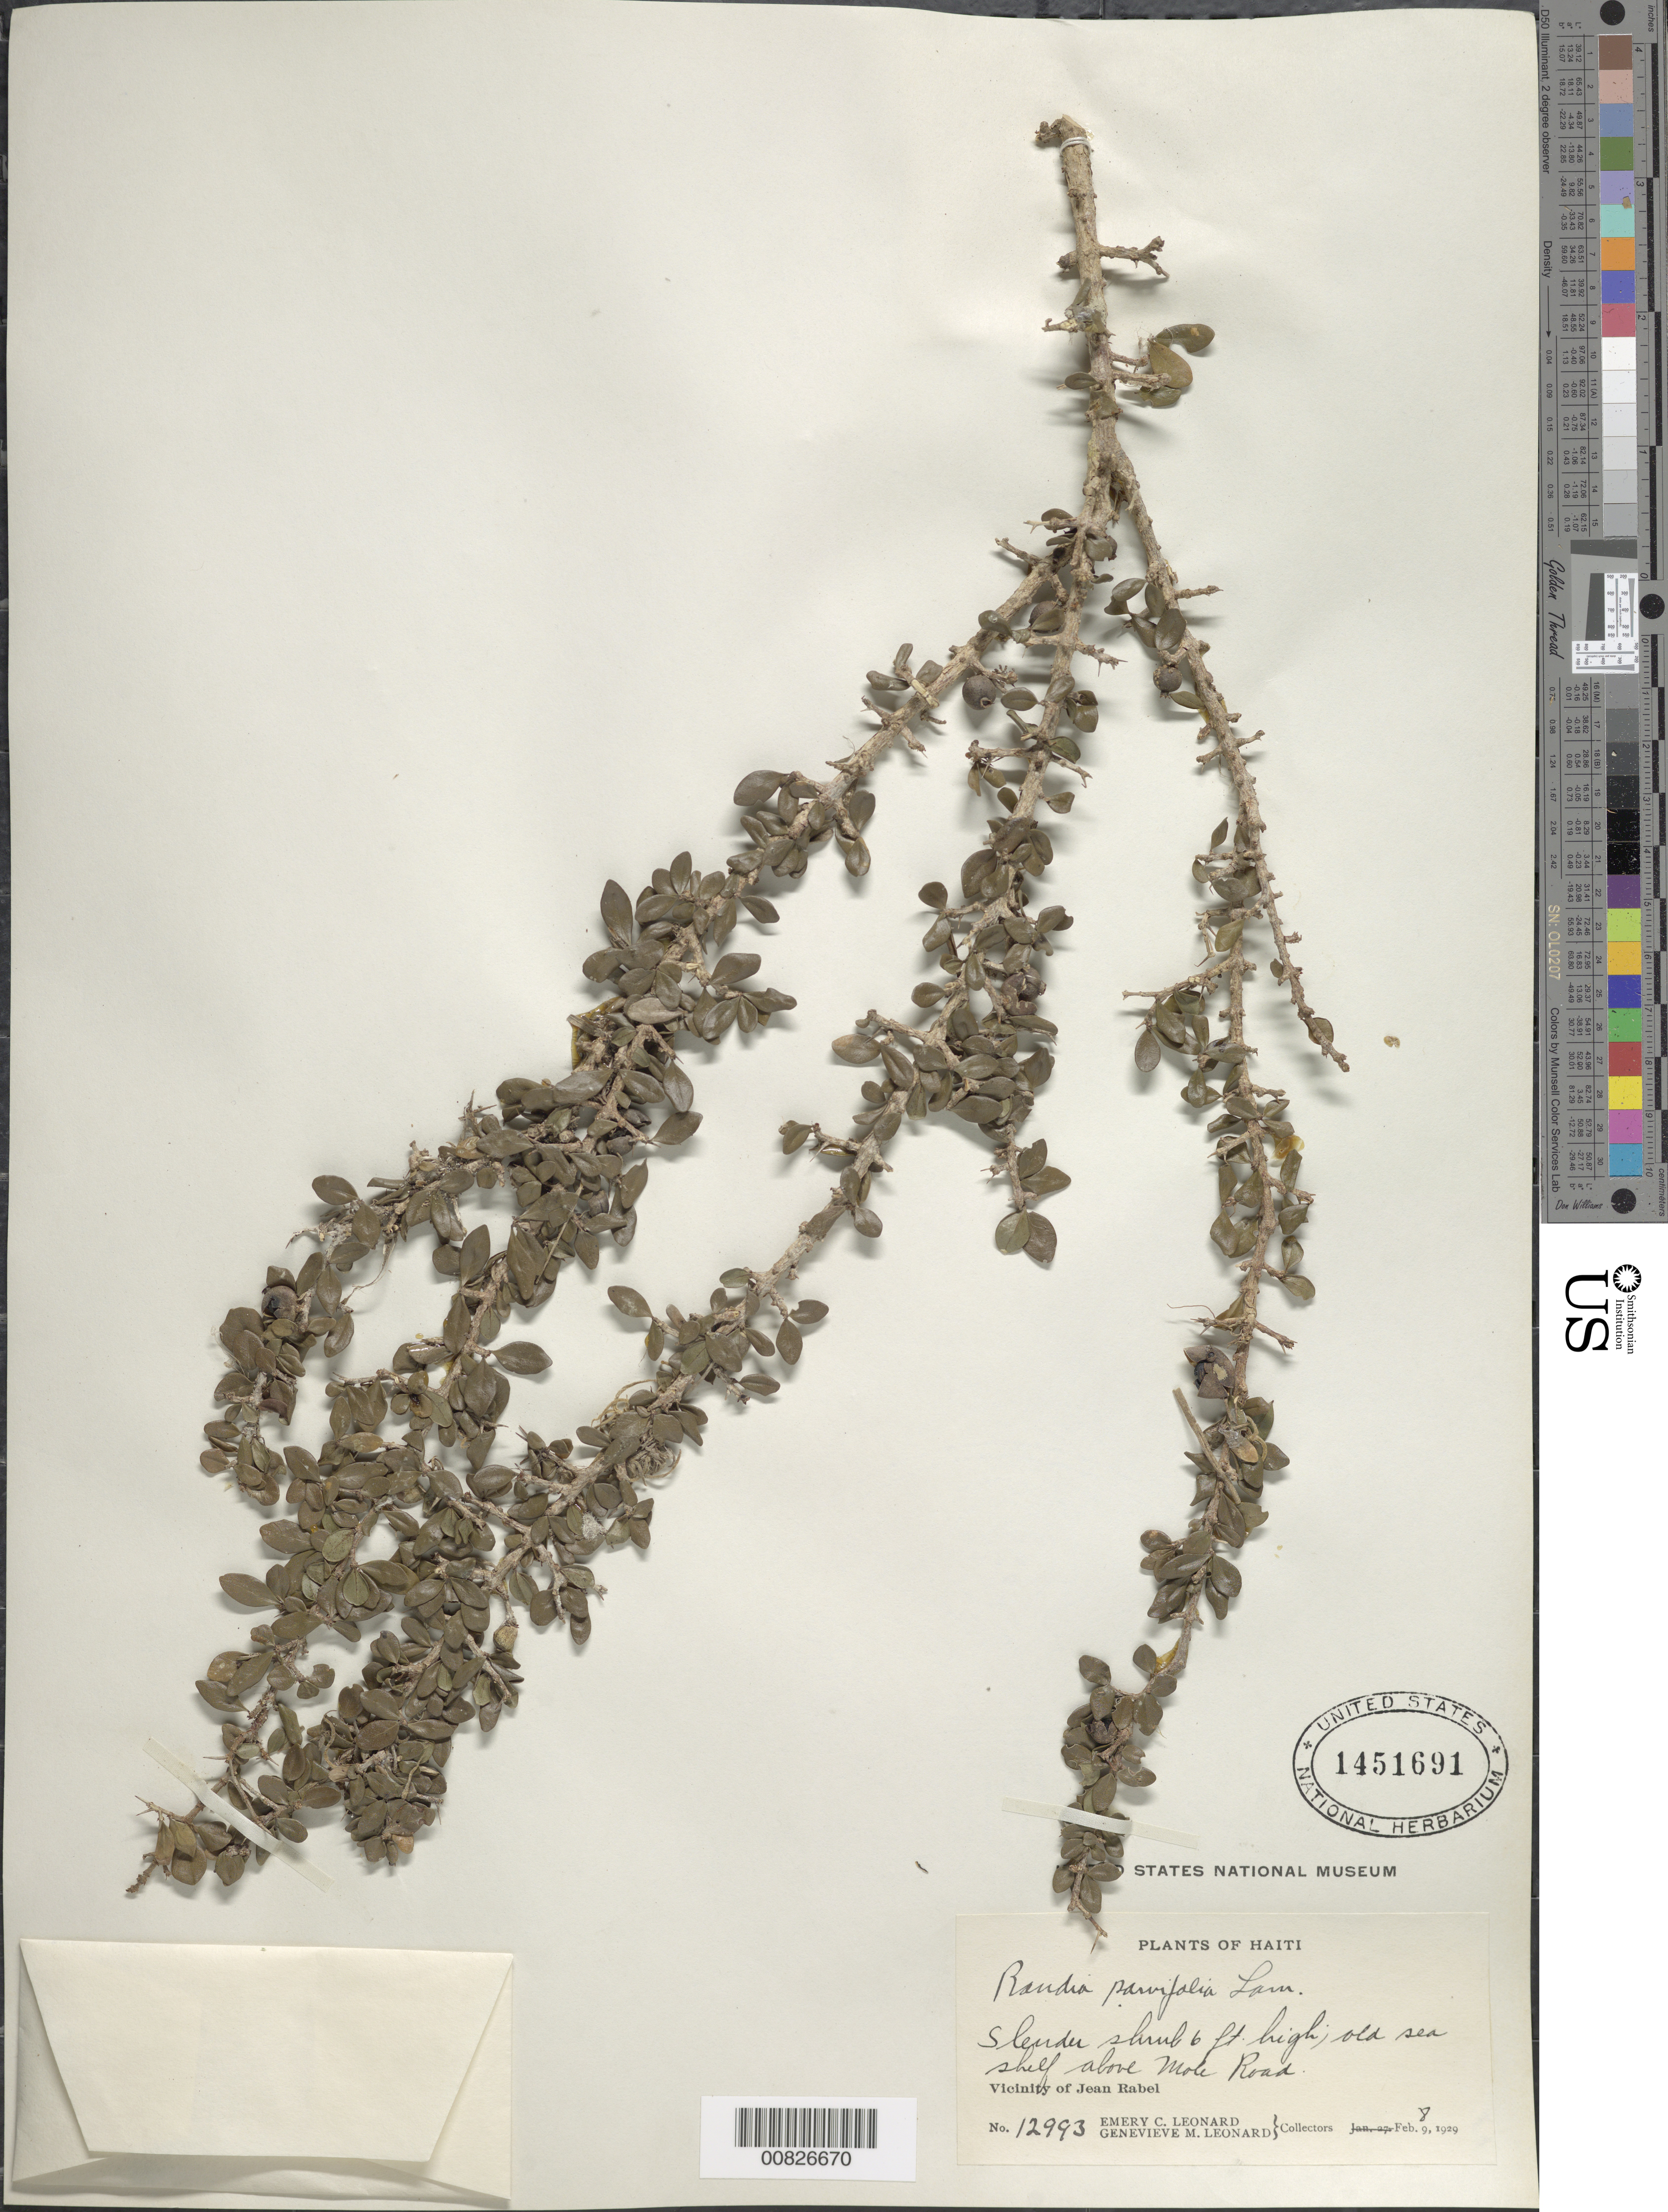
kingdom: Plantae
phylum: Tracheophyta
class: Magnoliopsida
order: Gentianales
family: Rubiaceae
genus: Randia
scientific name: Randia parvifolia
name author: Lam.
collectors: E. C. Leonard & G. M. Leonard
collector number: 12993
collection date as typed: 08 Feb 1929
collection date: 1929-02-08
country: Haiti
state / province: Nord-Ouest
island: Hispaniola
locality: Vicinity of Jean Rabel, above Mole Road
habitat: Old sea shelf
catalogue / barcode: US 1451691